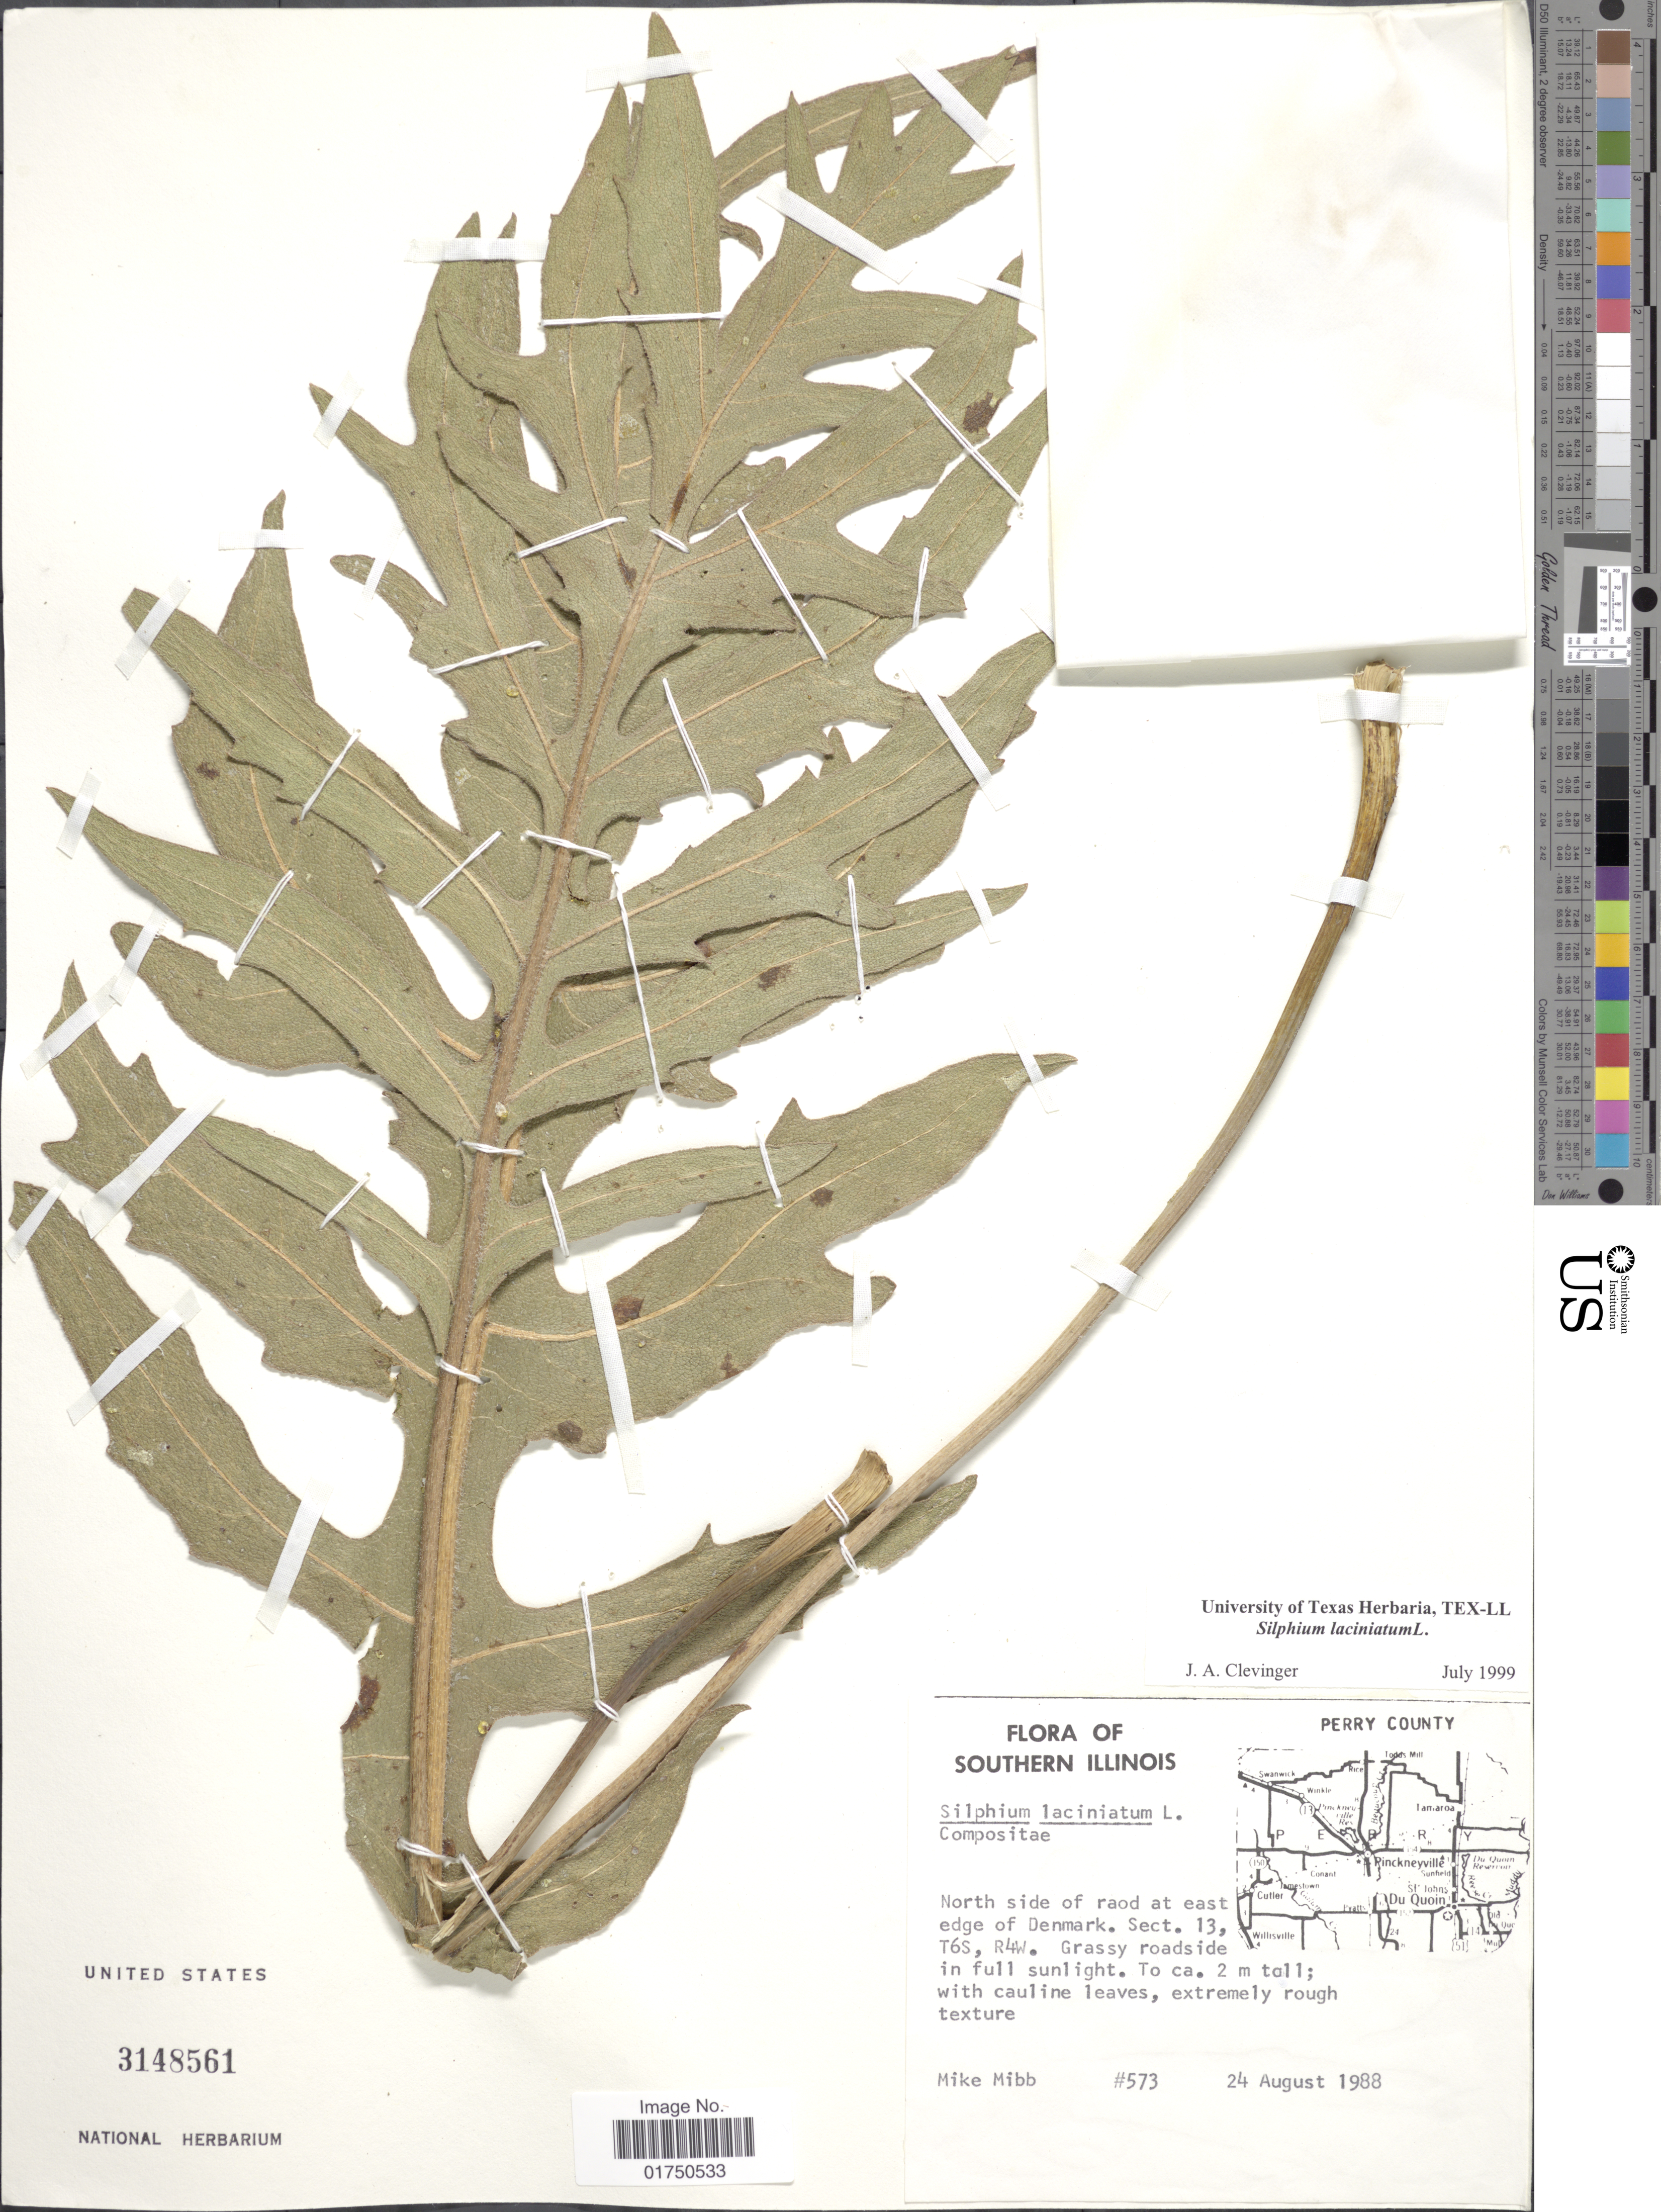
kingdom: Plantae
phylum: Tracheophyta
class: Magnoliopsida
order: Asterales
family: Asteraceae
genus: Silphium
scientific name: Silphium laciniatum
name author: L.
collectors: M. Mibb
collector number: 573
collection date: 1988-08-24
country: United States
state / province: Illinois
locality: Southern Illinois. North side of road at east edge of Denmark. Sect. 13, T6S, R4W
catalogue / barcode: US 3148561